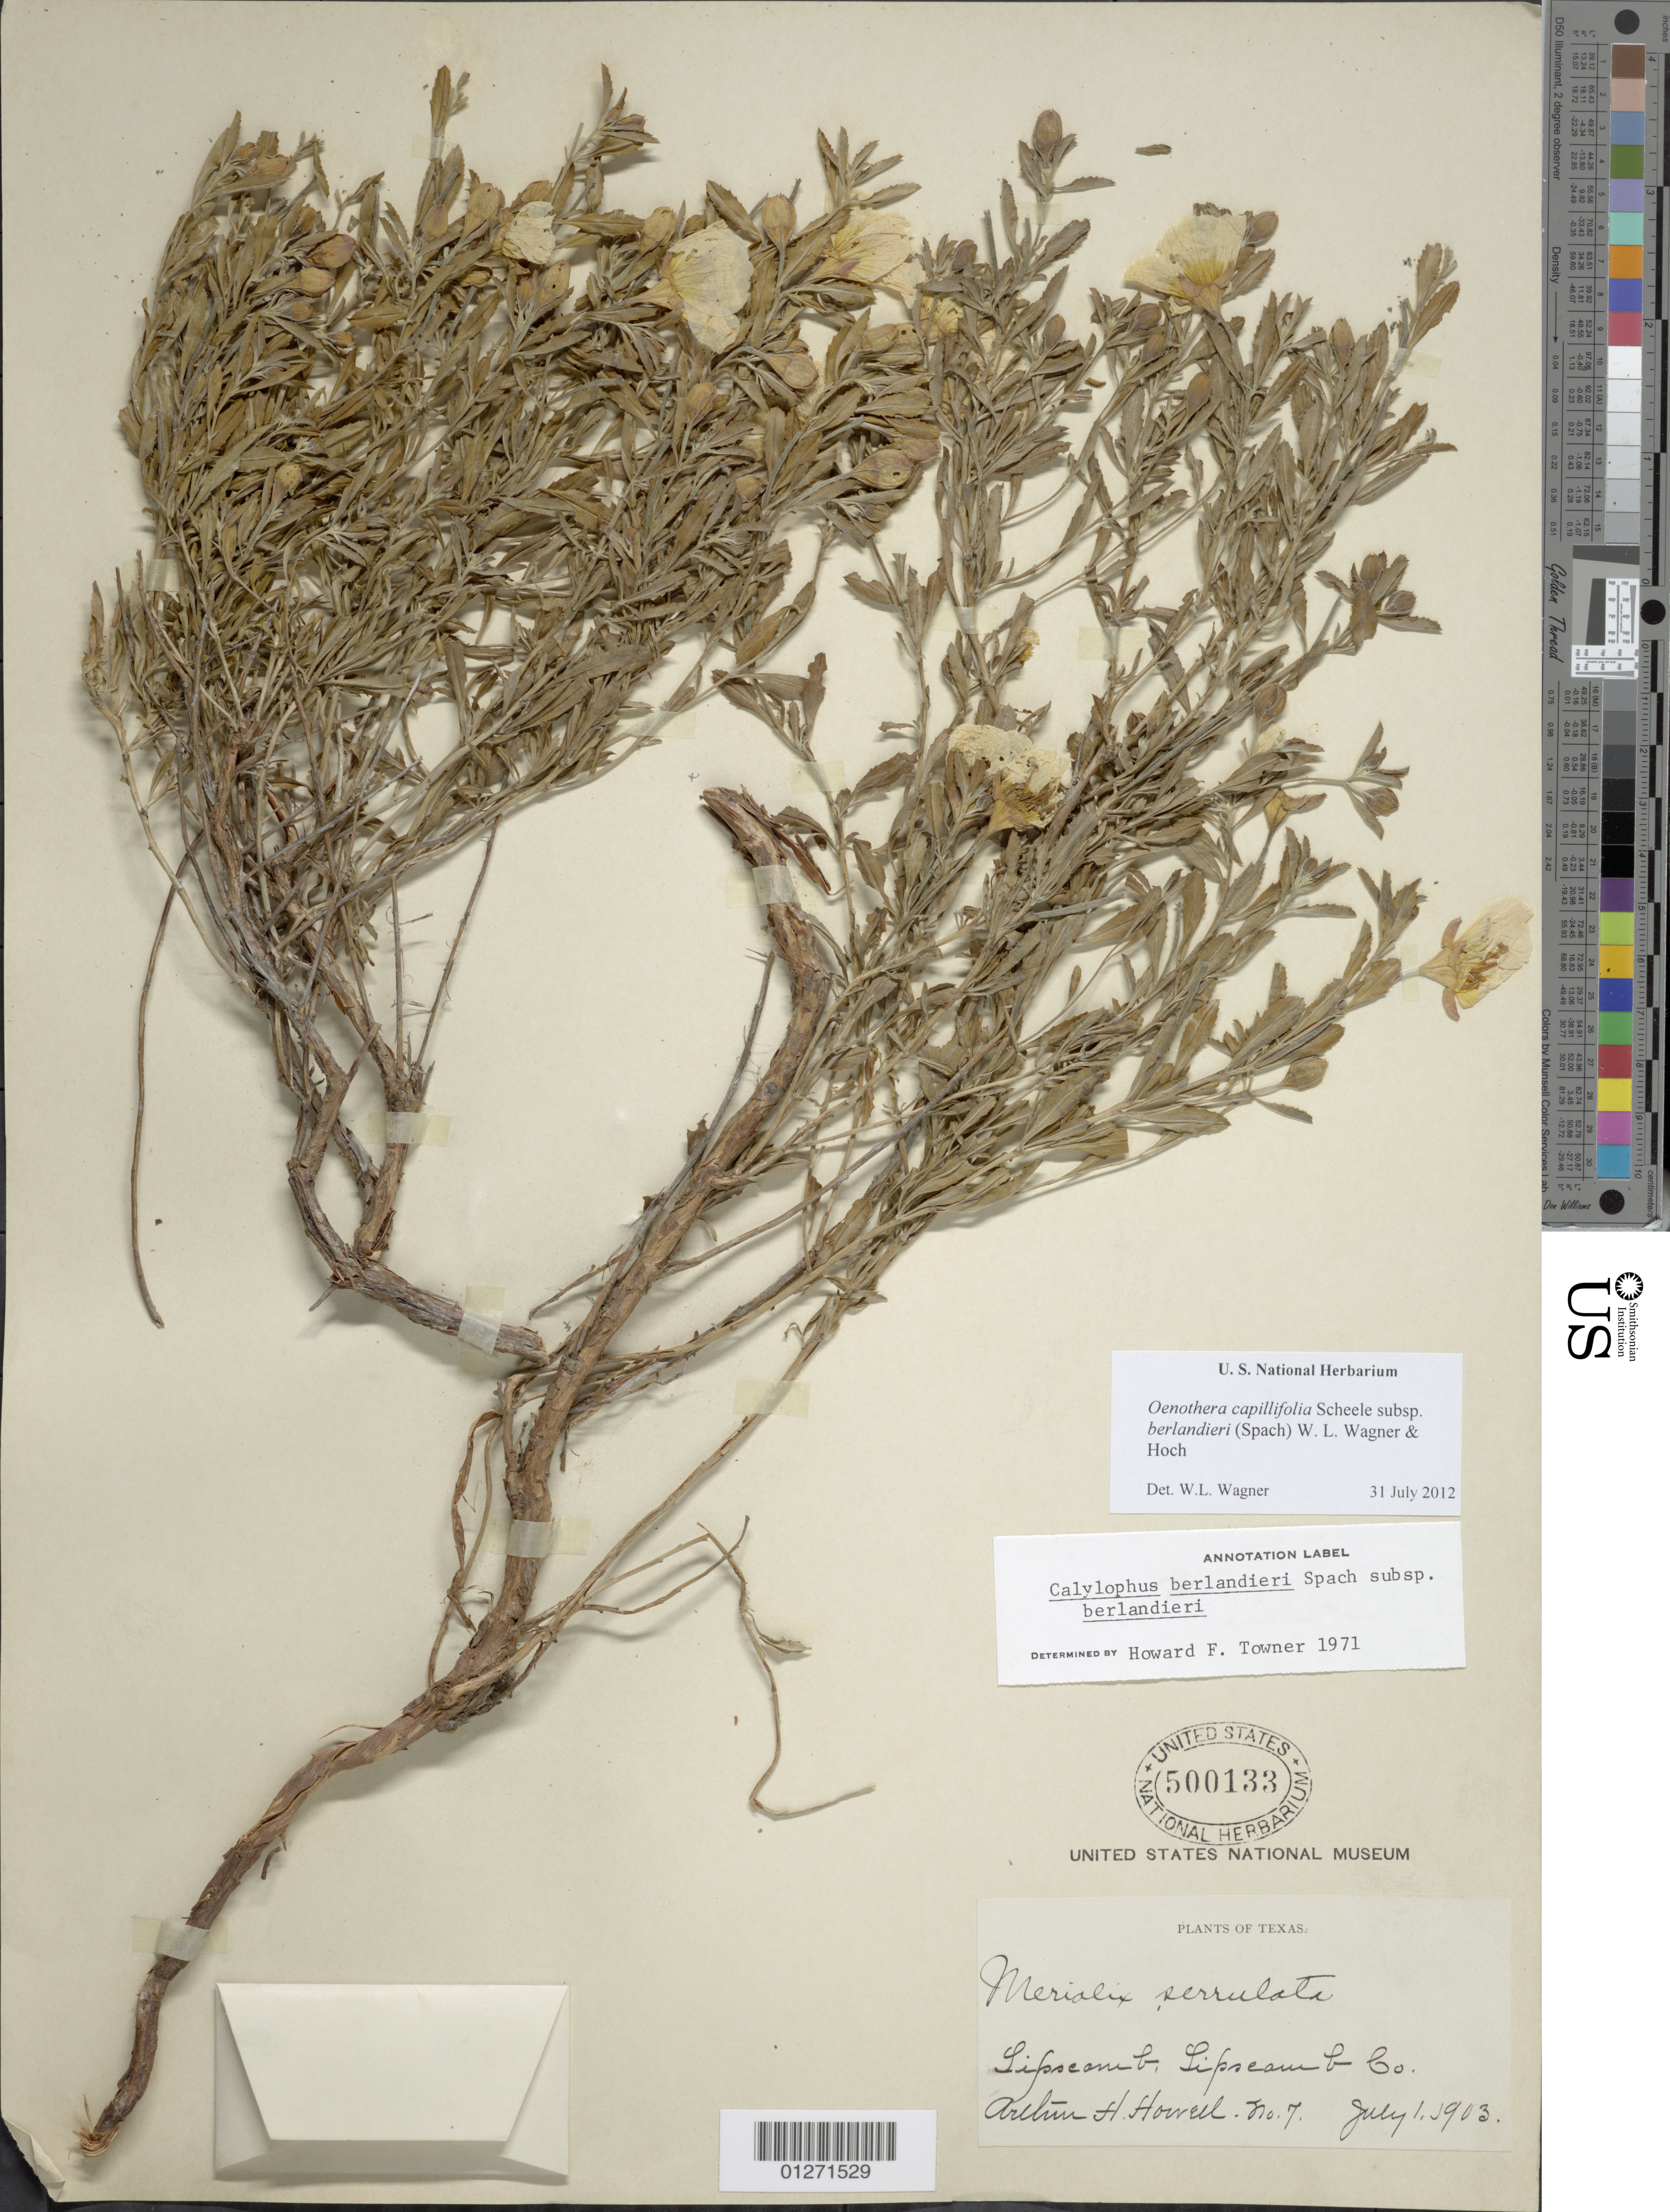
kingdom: Plantae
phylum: Tracheophyta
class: Magnoliopsida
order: Myrtales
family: Onagraceae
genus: Oenothera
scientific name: Oenothera capillifolia subsp. berlandieri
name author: (Spach) W.L. Wagner & Hoch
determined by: Wagner, W. L., (BOT), Smithsonian Institution - National Museum of Natural History (UNITED STATES)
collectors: A. H. Howell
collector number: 7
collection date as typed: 01 Jul 1903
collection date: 1903-07-01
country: United States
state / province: Texas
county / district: Lipscomb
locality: Lipscomb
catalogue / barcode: US 500133